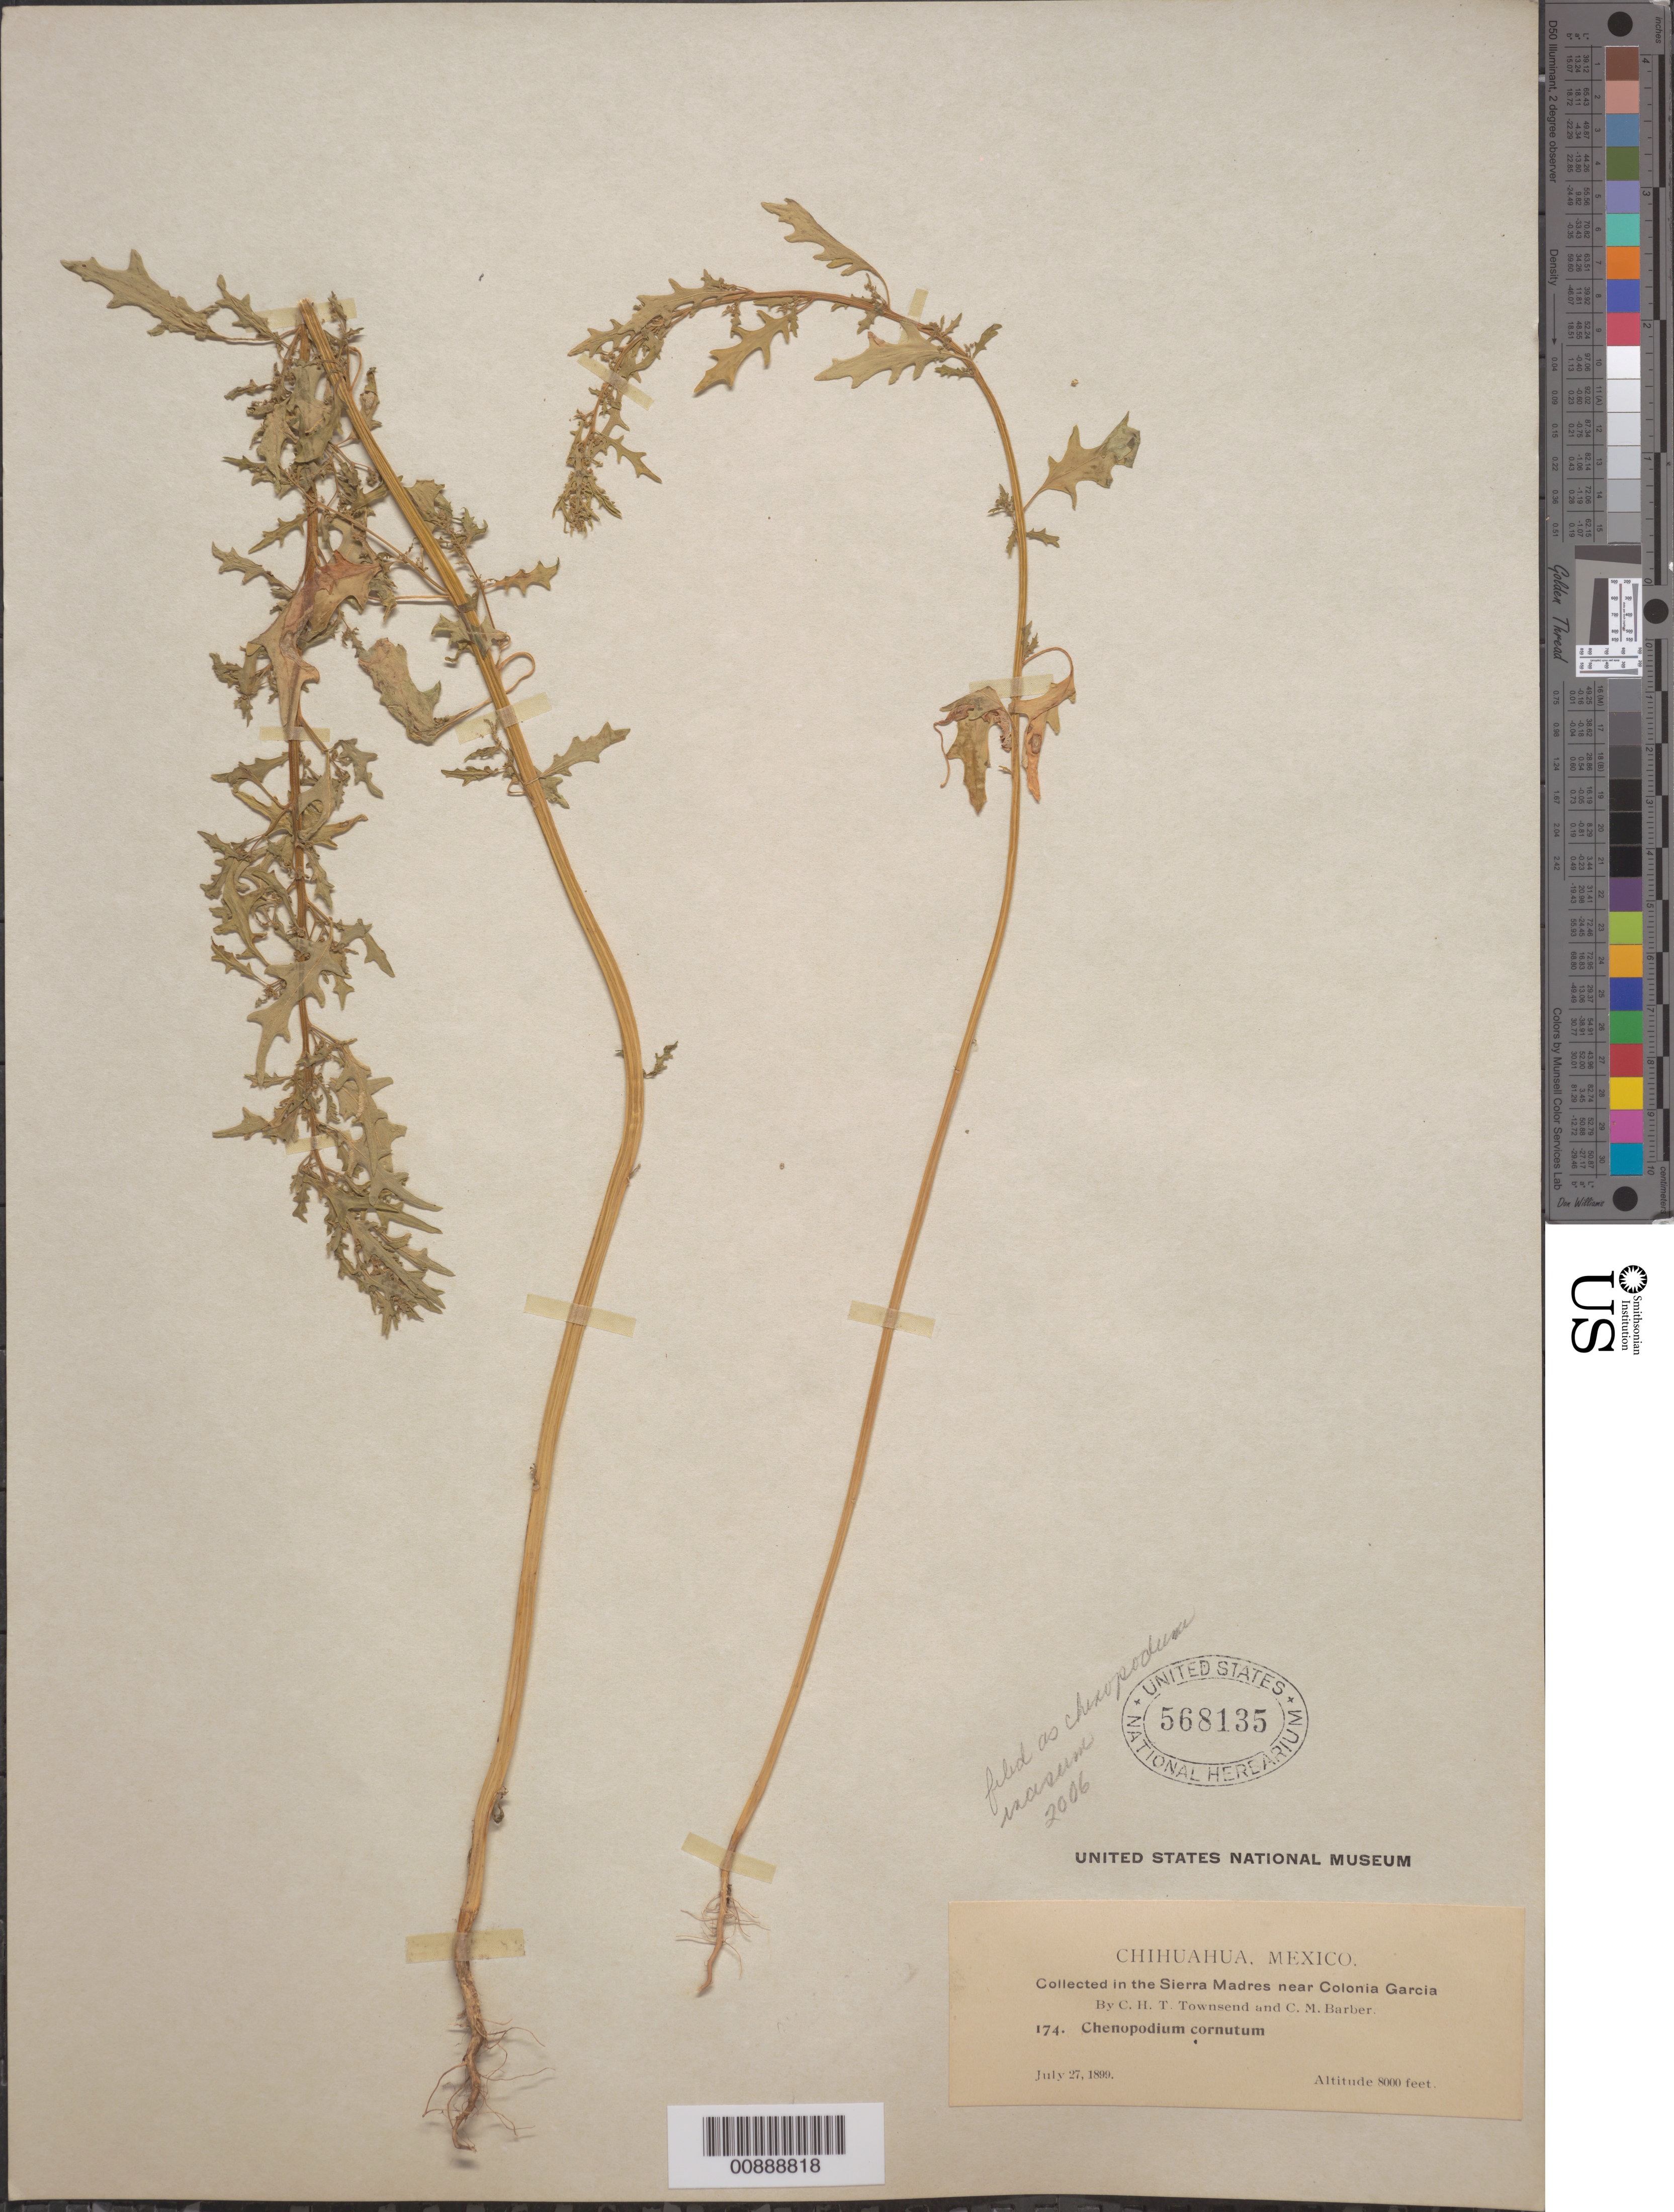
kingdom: Plantae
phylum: Tracheophyta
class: Magnoliopsida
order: Caryophyllales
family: Amaranthaceae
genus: Chenopodium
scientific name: Chenopodium incisum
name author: Poir.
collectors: C. H. T. Townsend & C. Barber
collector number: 174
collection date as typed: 27 Jul 1899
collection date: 1899-07-27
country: Mexico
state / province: Chihuahua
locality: Sierra Madre near Colonia García, Chihuahua.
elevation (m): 2438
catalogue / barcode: US 568135